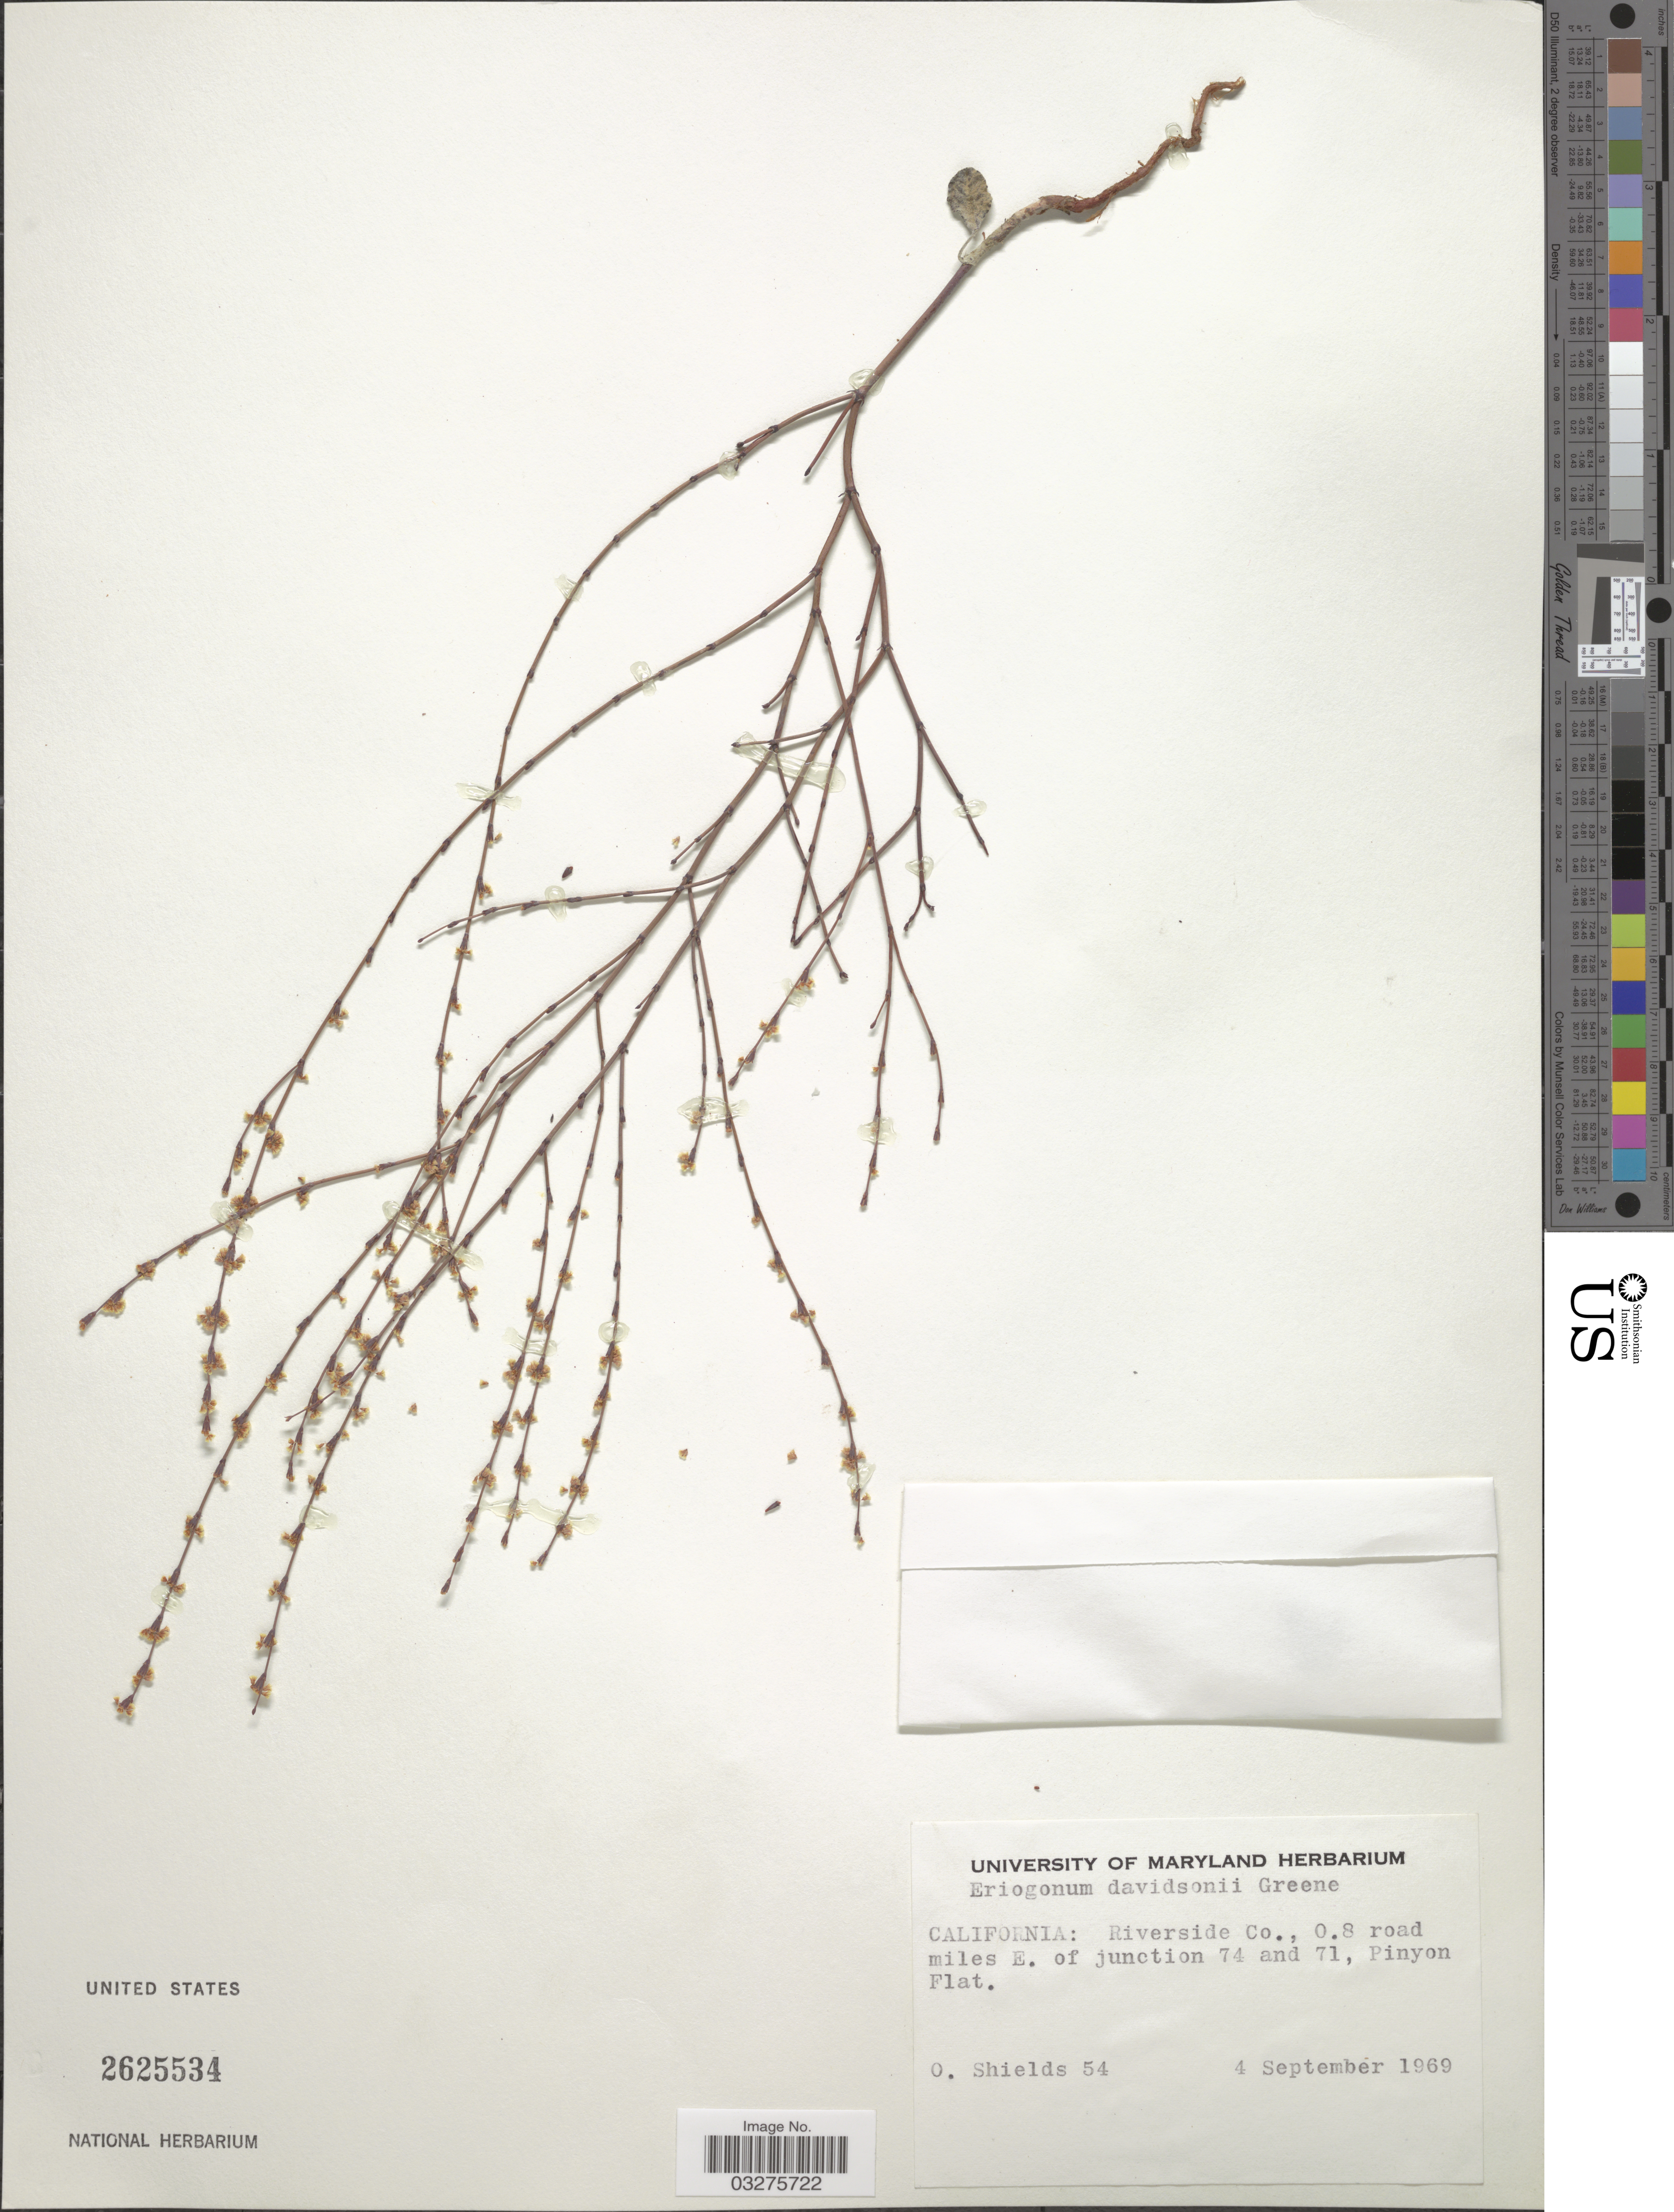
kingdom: Plantae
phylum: Tracheophyta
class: Magnoliopsida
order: Caryophyllales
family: Polygonaceae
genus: Eriogonum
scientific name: Eriogonum davidsonii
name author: Greene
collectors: O. Shields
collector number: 54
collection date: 1969-09-04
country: United States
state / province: California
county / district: Riverside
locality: Riverside Co. 0.8 road miles E. of junction 74 and 71, Pinyon Flat.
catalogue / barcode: US 2625534